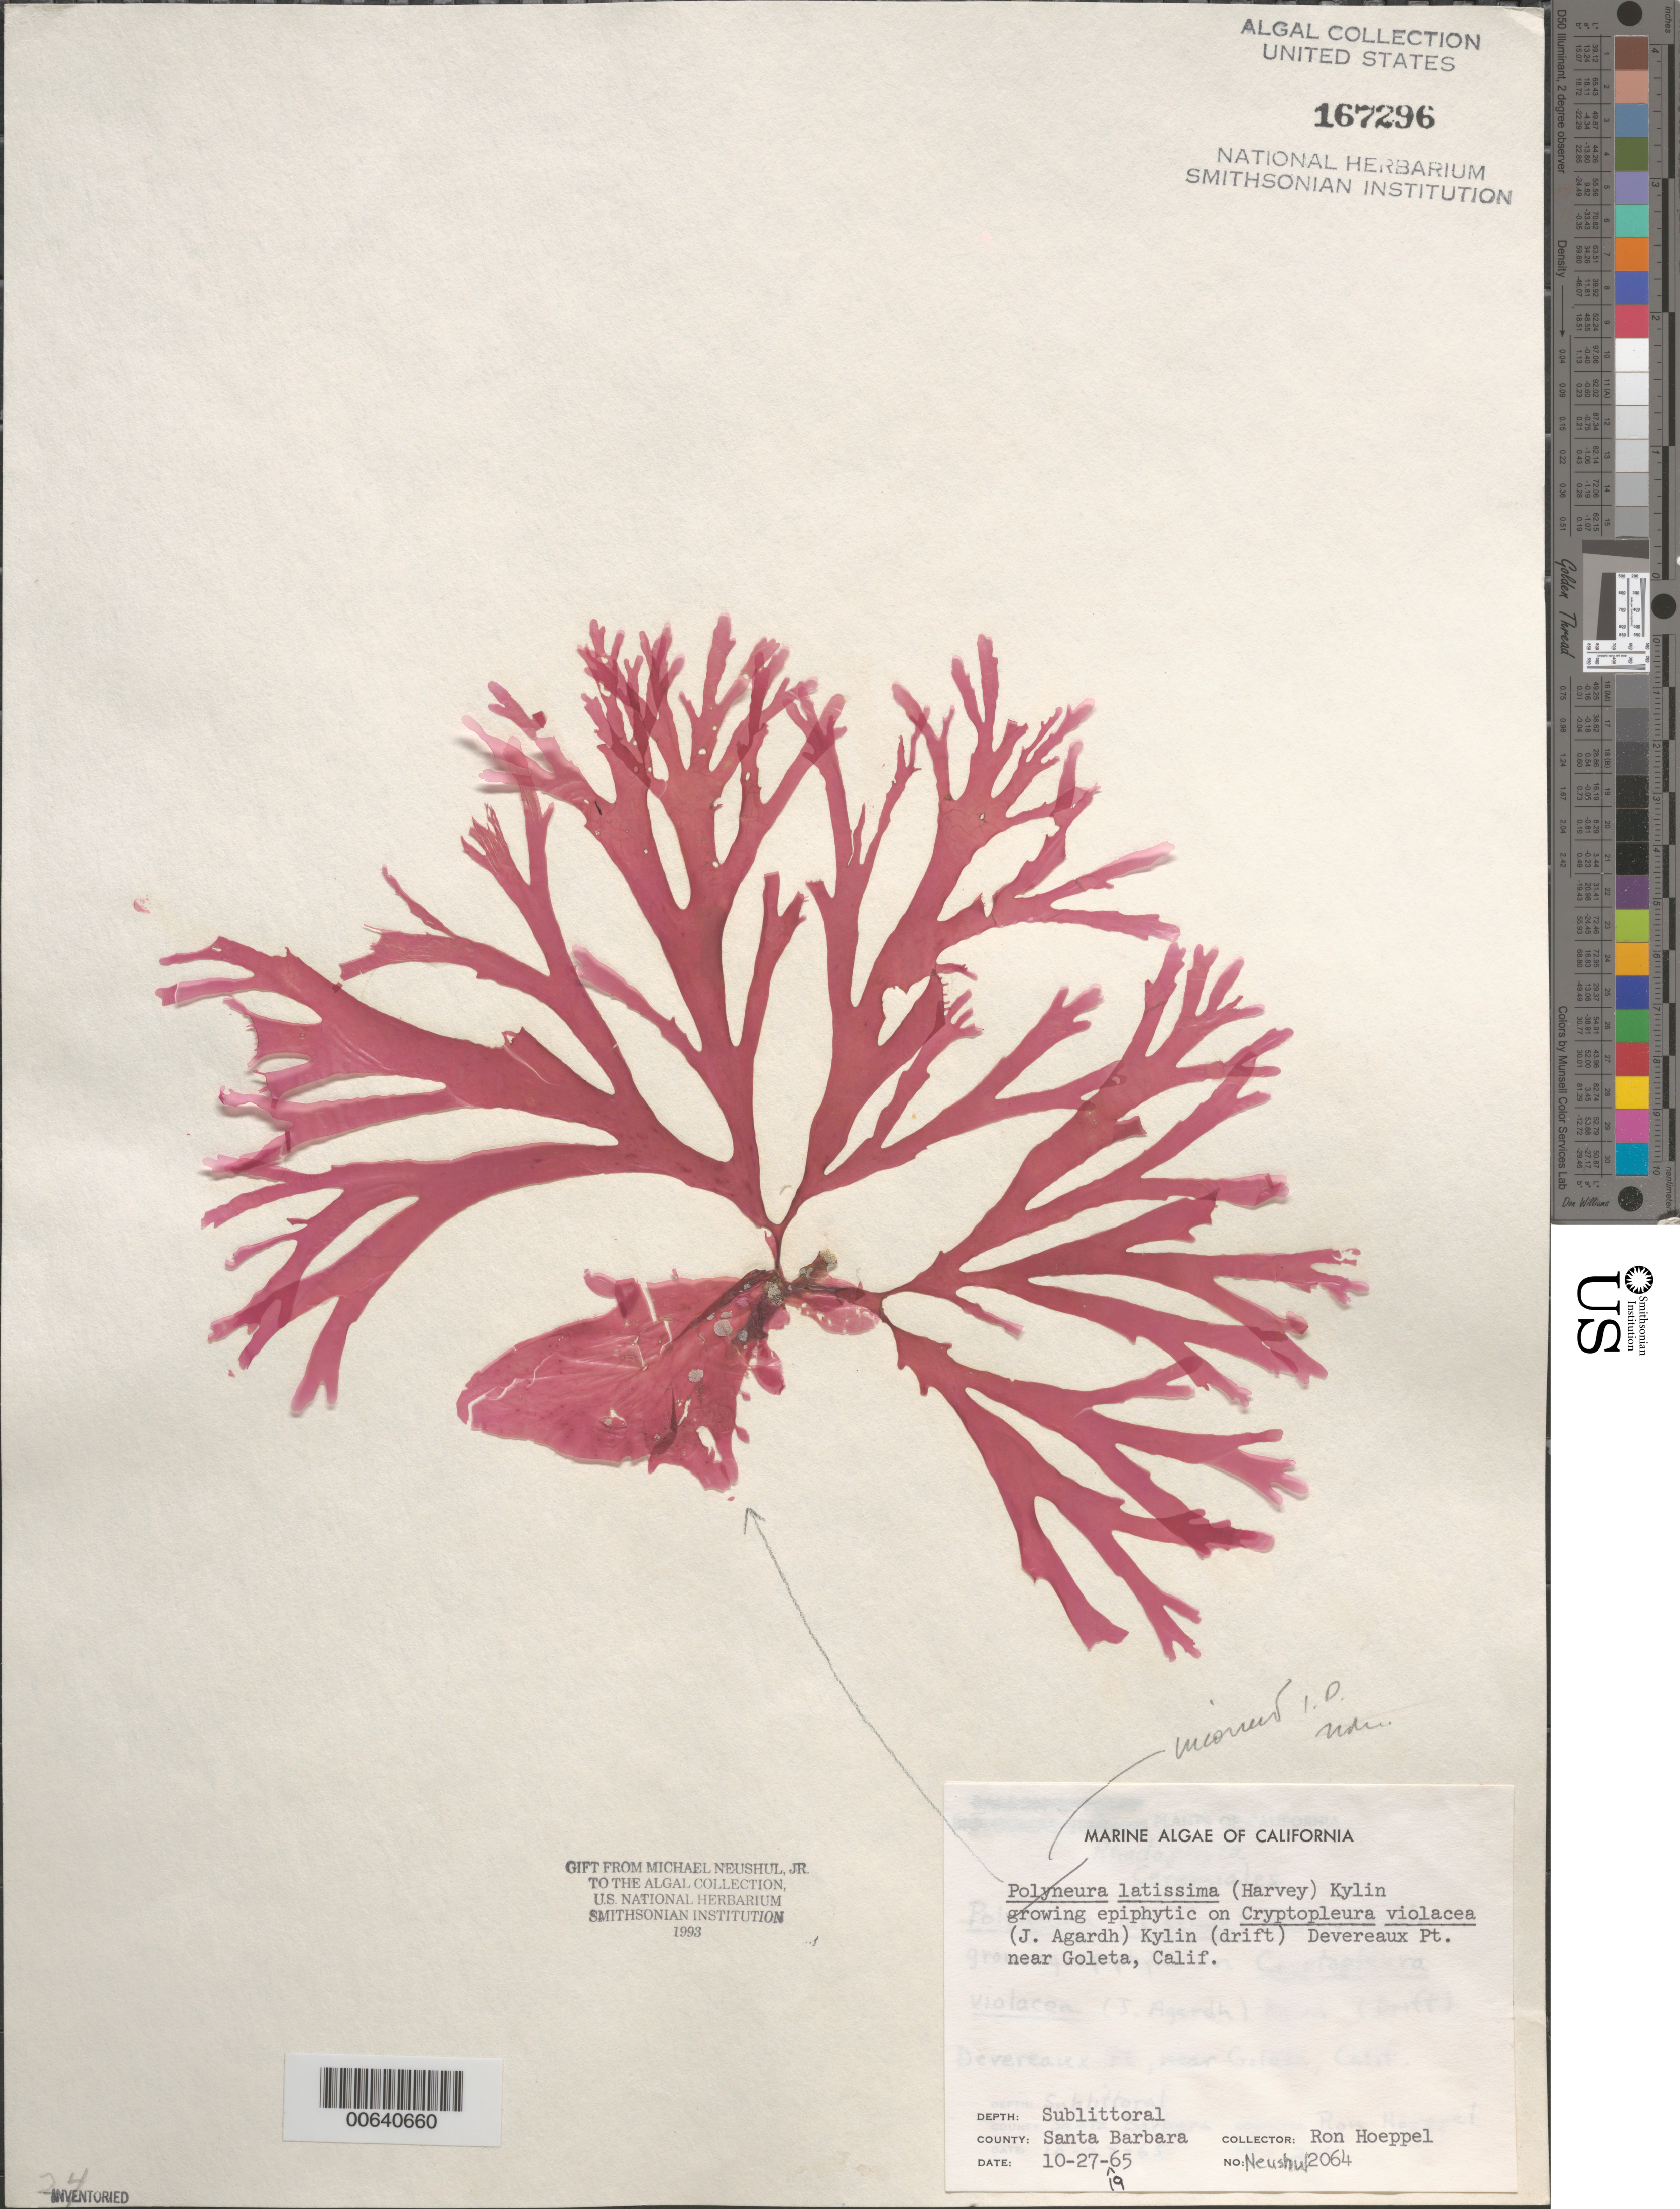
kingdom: Plantae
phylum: Rhodophyta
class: Florideophyceae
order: Ceramiales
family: Delesseriaceae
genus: Polyneura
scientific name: Polyneura latissima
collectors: R. Hoeppel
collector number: Neushul 2064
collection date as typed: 27 Oct 1965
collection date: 1965-10-27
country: United States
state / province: California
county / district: Santa Barbara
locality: Devereaux Point, near Goleta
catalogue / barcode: US 167296